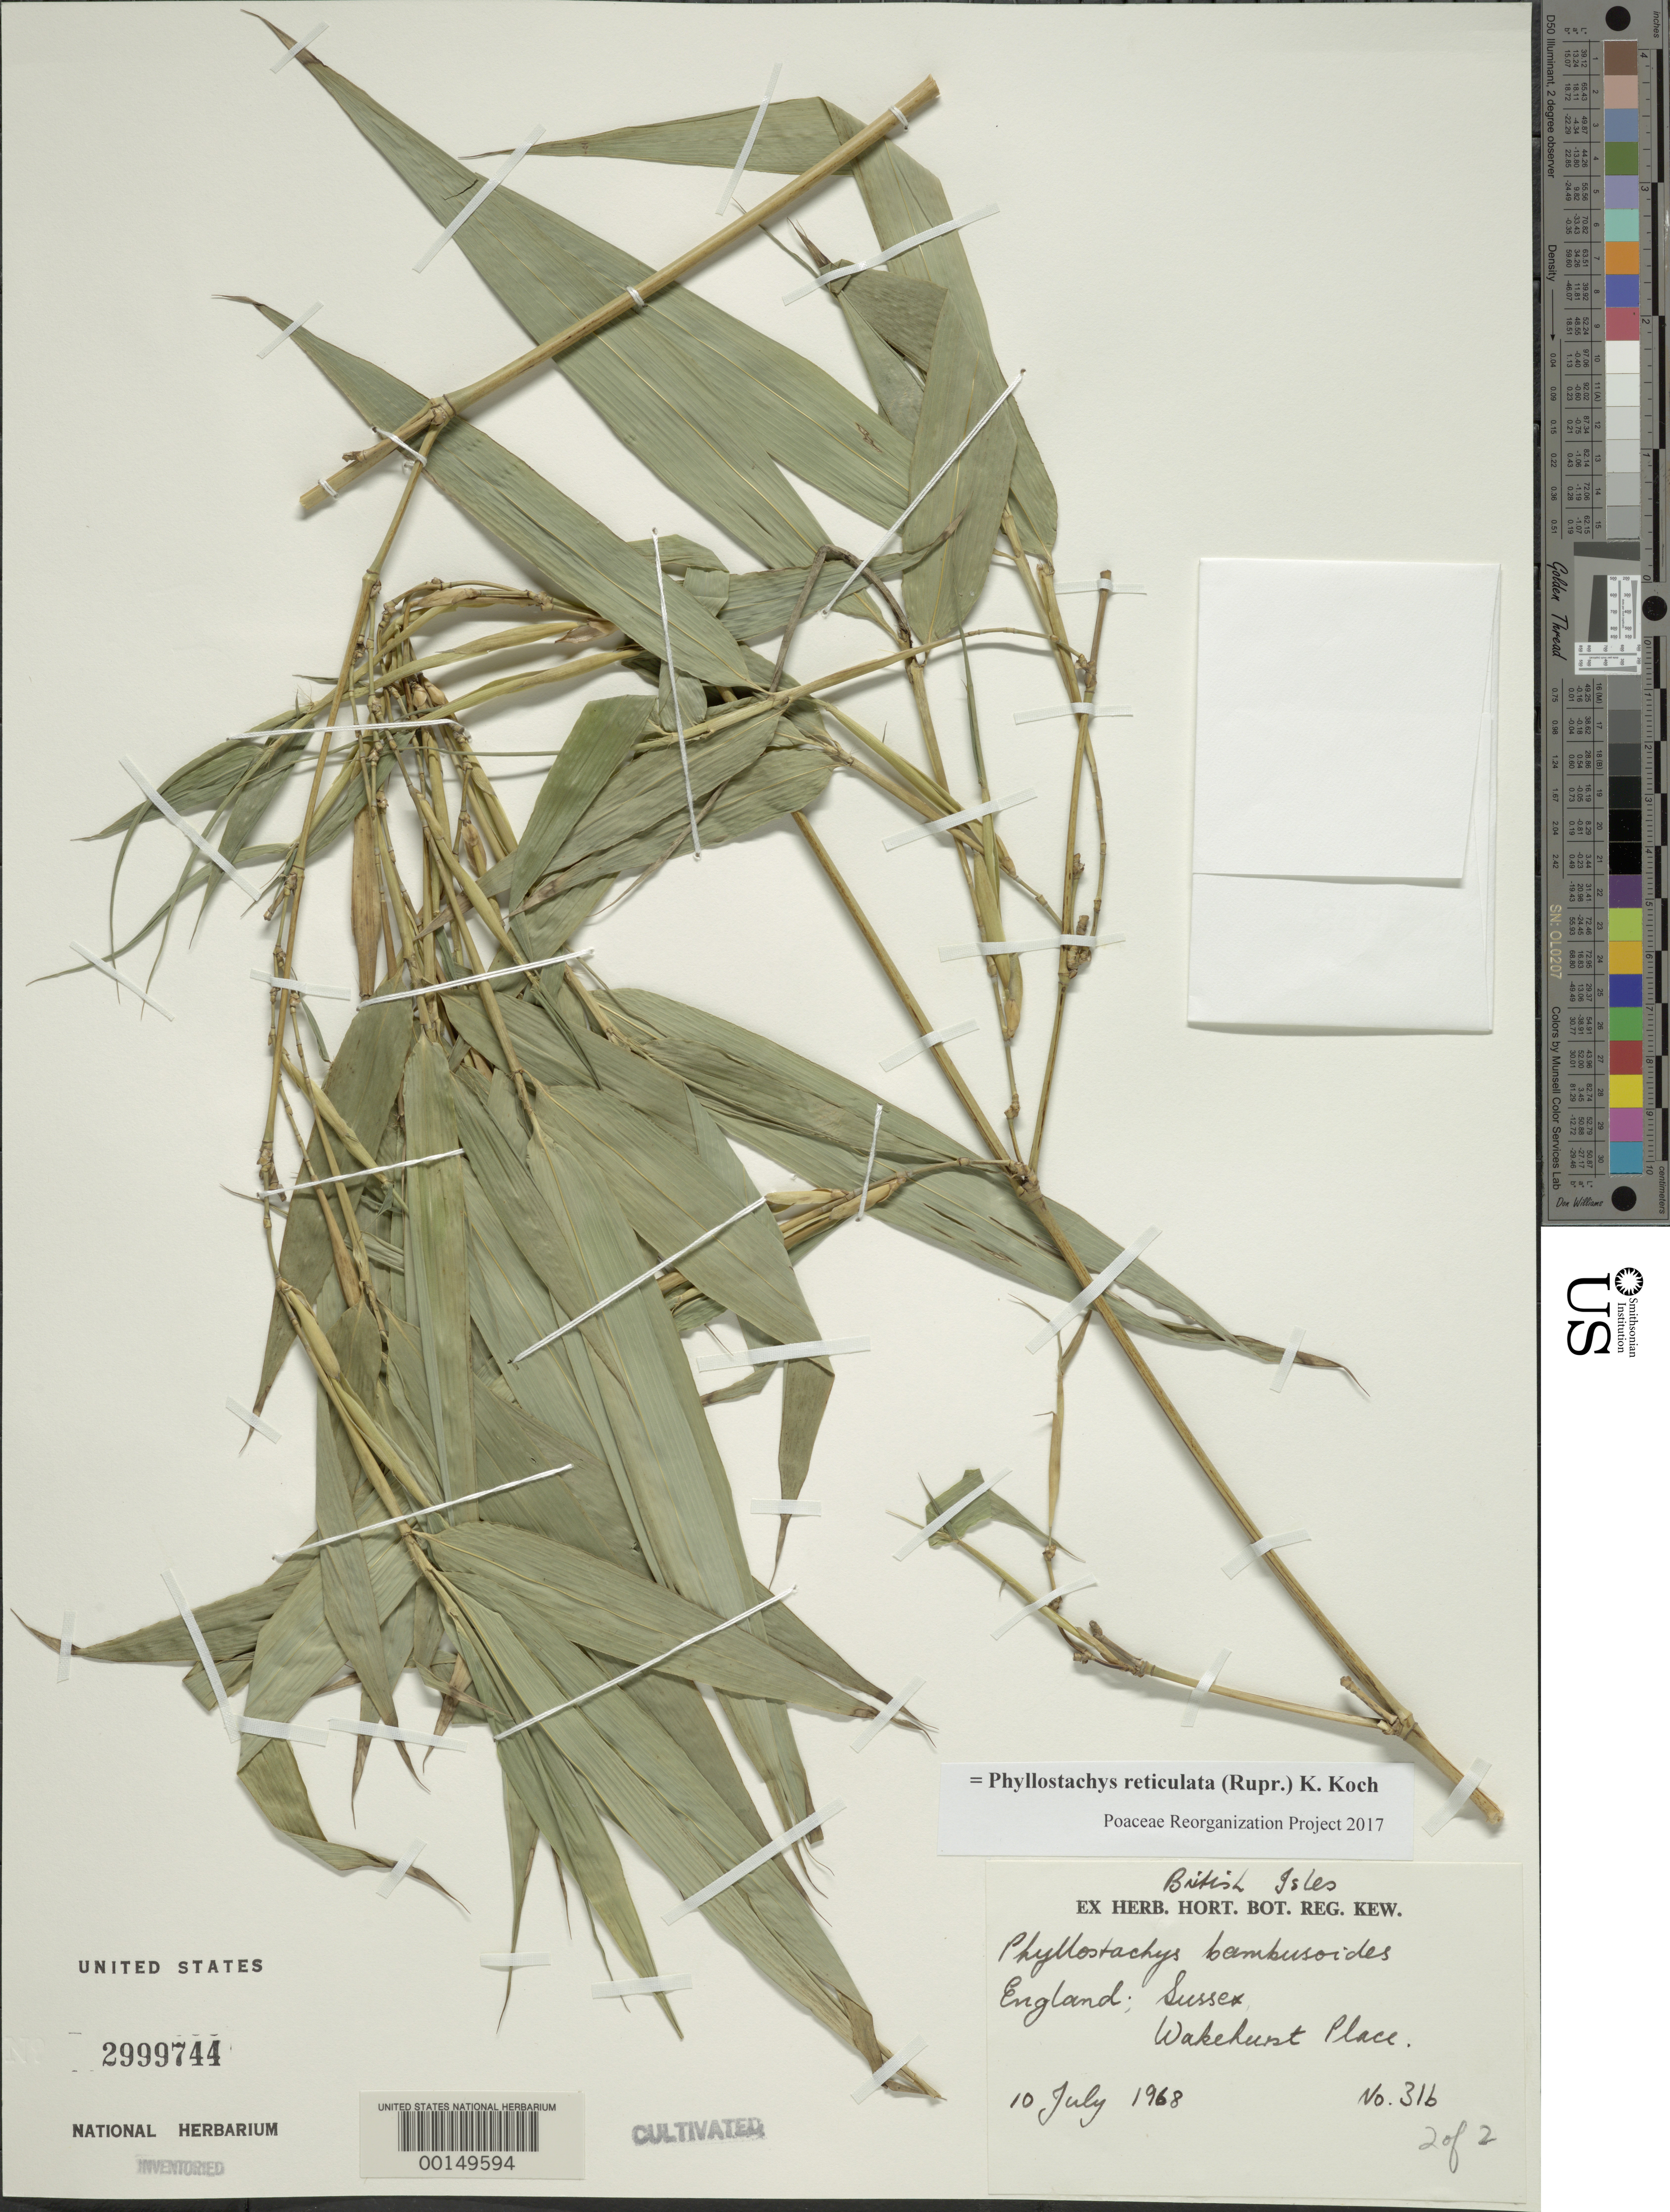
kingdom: Plantae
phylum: Tracheophyta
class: Liliopsida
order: Poales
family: Poaceae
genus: Phyllostachys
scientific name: Phyllostachys reticulata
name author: (Rupr.) K. Koch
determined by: Poaceae Reorganization Project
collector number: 31 B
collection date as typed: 10 Jul 1968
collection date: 1968-07-10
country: United Kingdom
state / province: England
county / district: East Sussex / West Sussex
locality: Wakehurst place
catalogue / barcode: US 2999744